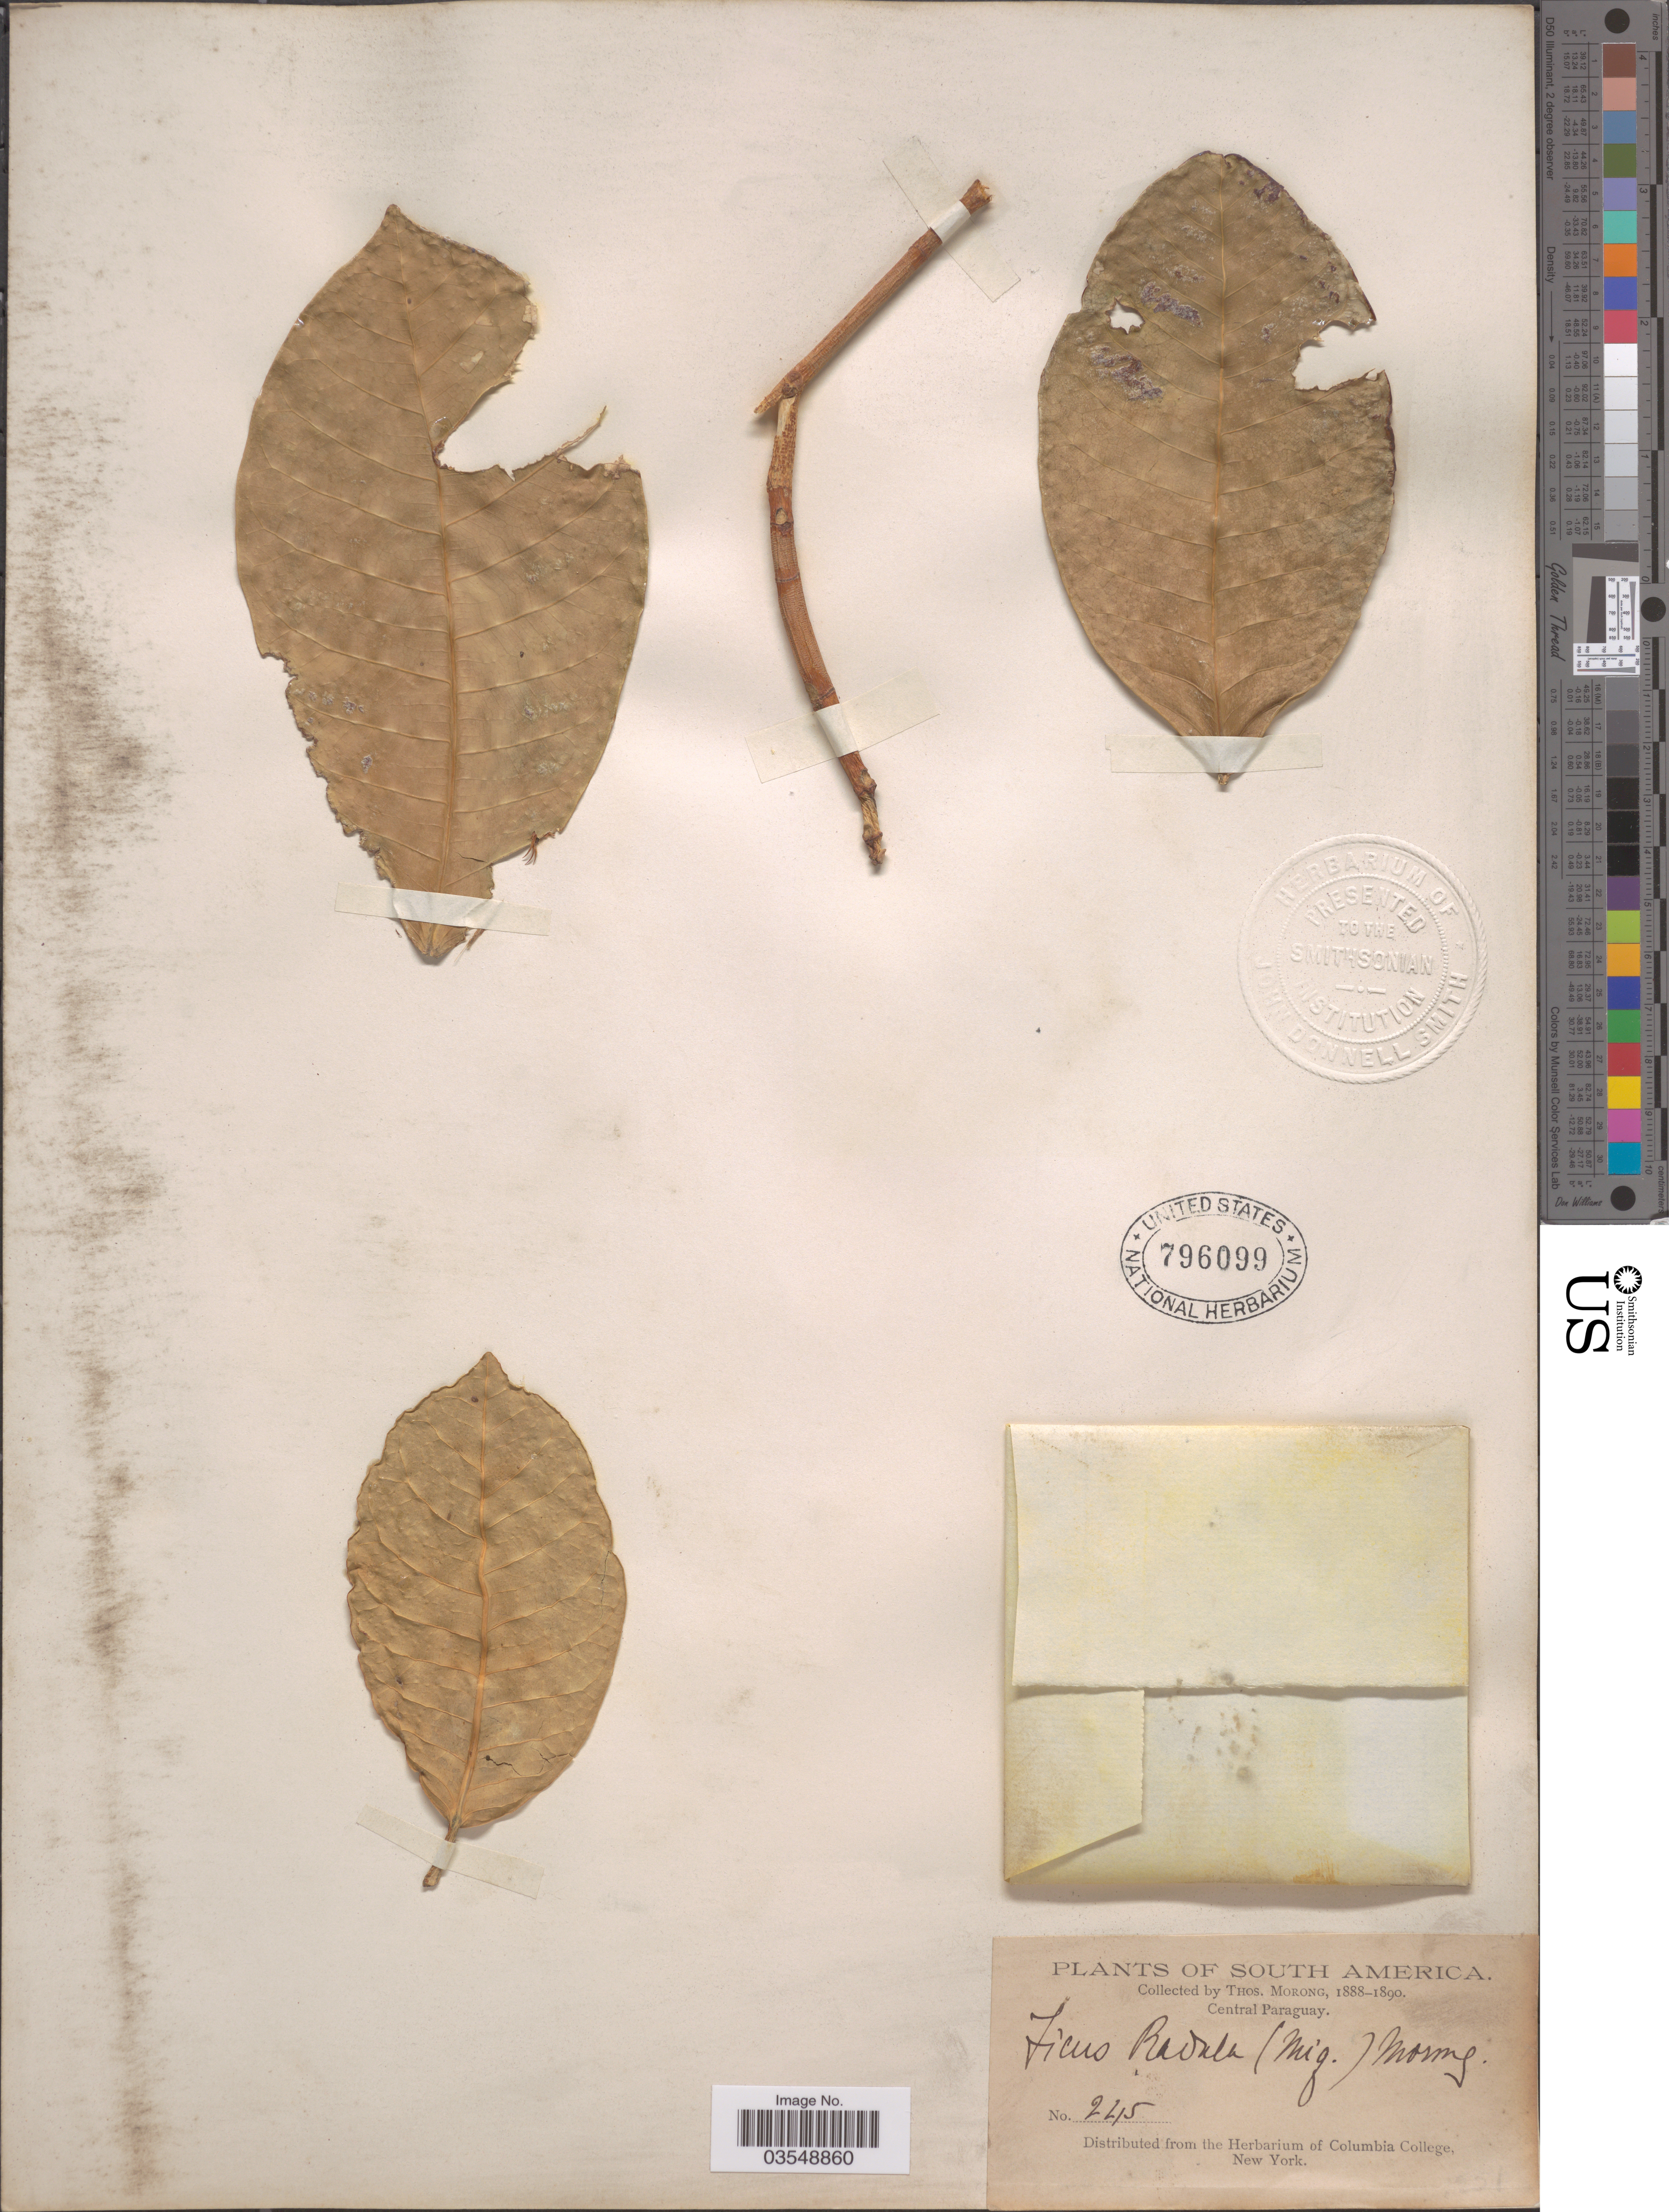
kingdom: Plantae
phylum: Tracheophyta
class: Magnoliopsida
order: Rosales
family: Moraceae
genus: Ficus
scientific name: Ficus maxima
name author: Mill.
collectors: ex herb. T. Morong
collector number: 245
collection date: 1888/1890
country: Paraguay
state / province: Central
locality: Central Paraguay.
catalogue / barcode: US 796099